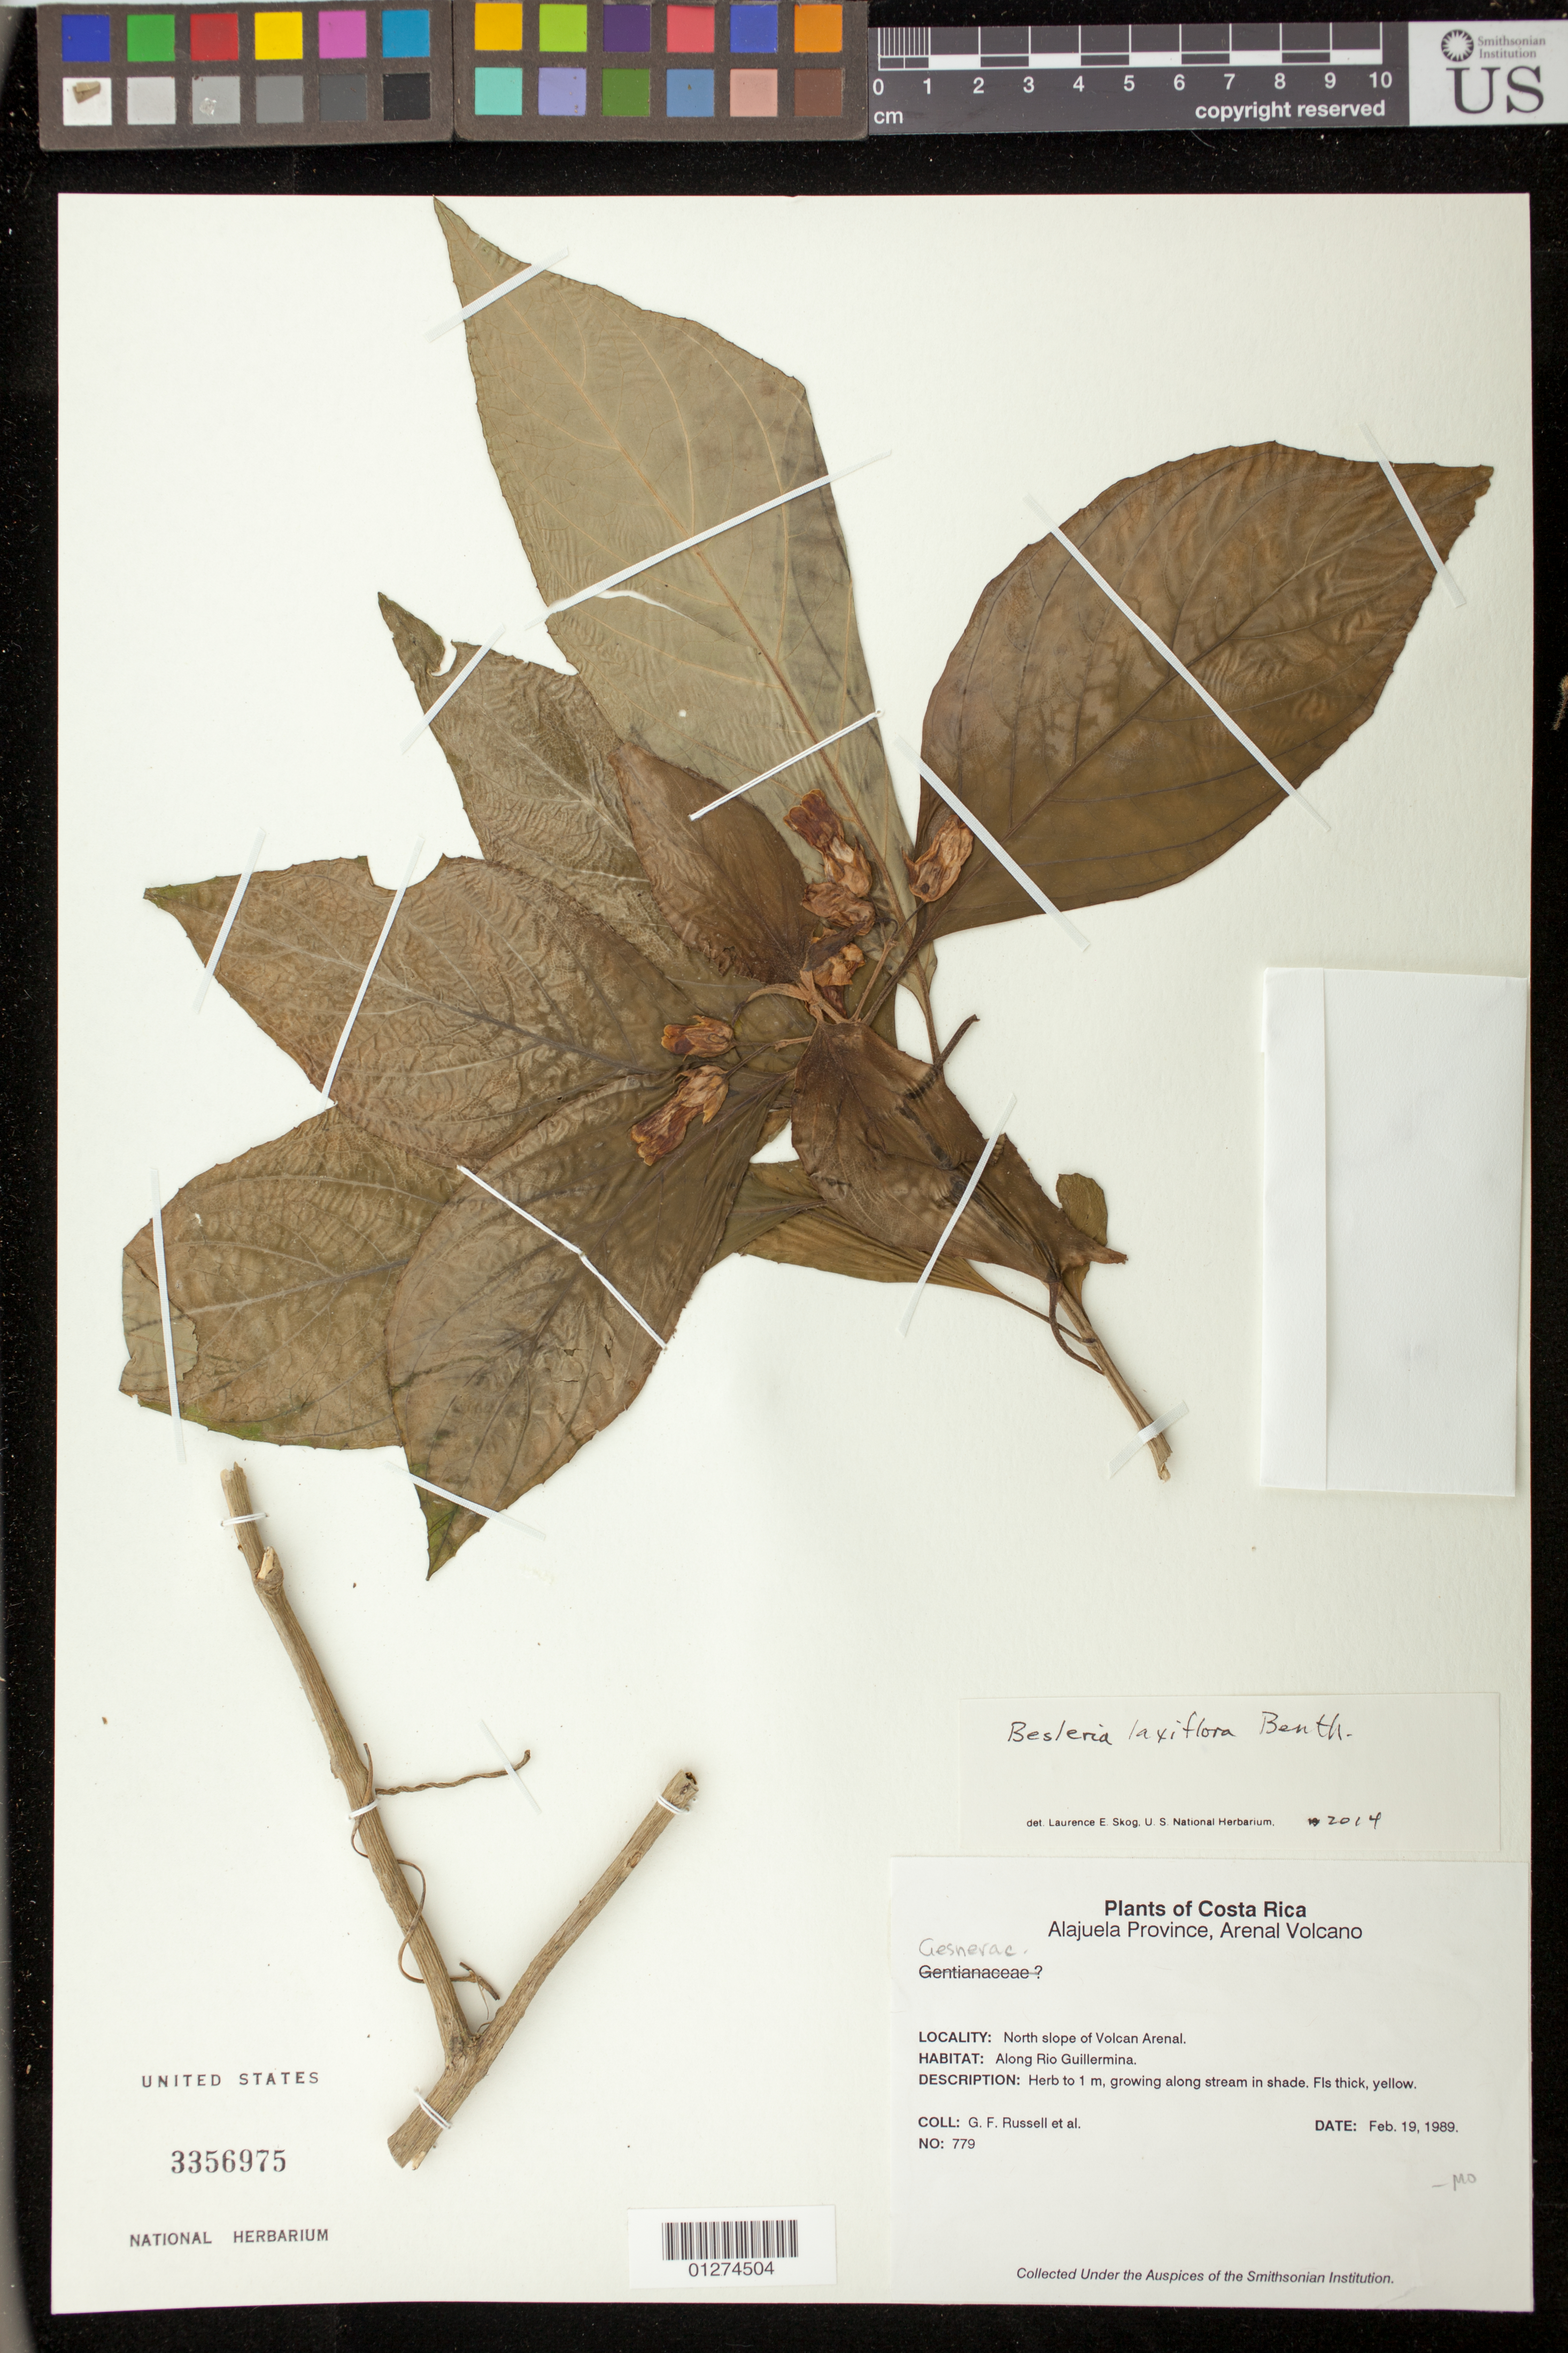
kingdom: Plantae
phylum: Tracheophyta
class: Magnoliopsida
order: Lamiales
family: Gesneriaceae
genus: Besleria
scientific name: Besleria laxiflora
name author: Benth.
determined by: Skog, Laurence E.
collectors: G. Russell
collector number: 779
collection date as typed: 19 Feb 1989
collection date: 1989-02-19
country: Costa Rica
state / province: Alajuela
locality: N slope of Volcan Arenal, along Rio Guillermina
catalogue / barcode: US 3356975